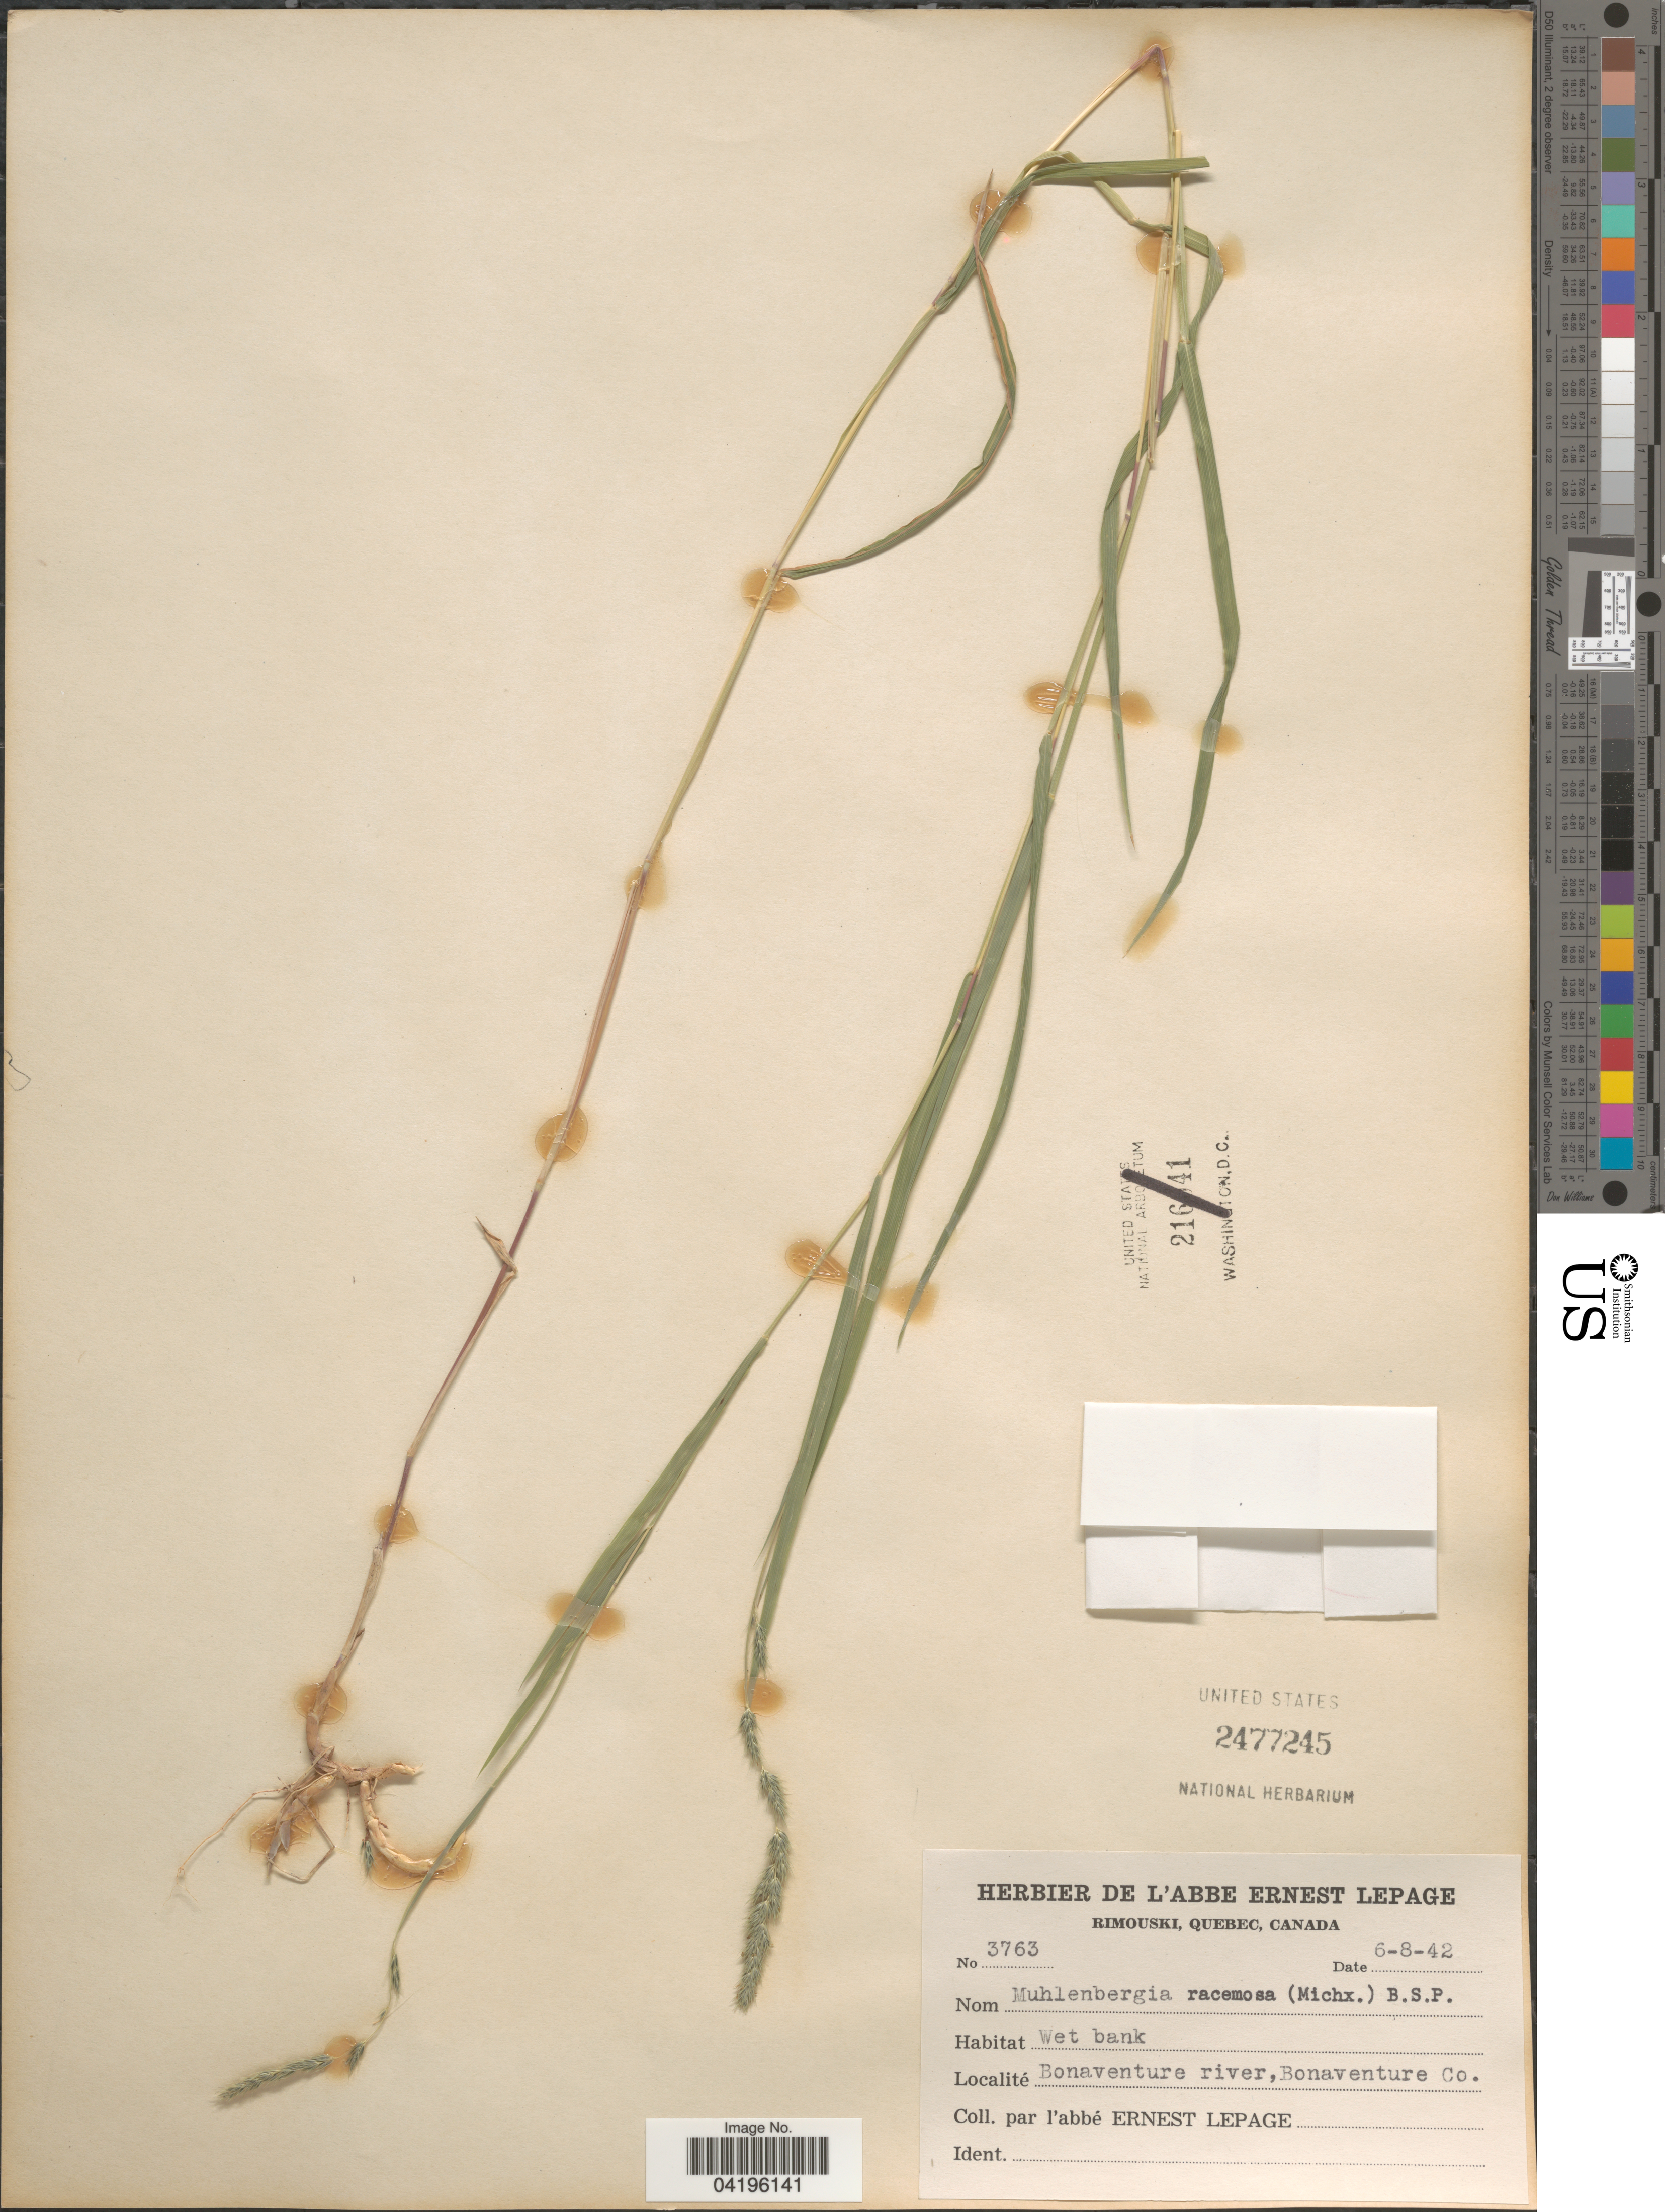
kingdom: Plantae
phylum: Tracheophyta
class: Liliopsida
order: Poales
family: Poaceae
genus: Muhlenbergia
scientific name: Muhlenbergia racemosa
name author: (Michx.) Britton et al.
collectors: E. Lepage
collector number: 3763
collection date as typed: Transcribed d/m/y: 8/6/42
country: Canada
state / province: Quebec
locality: Bonaventure river, Bonaventure Co.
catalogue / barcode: US 2477245